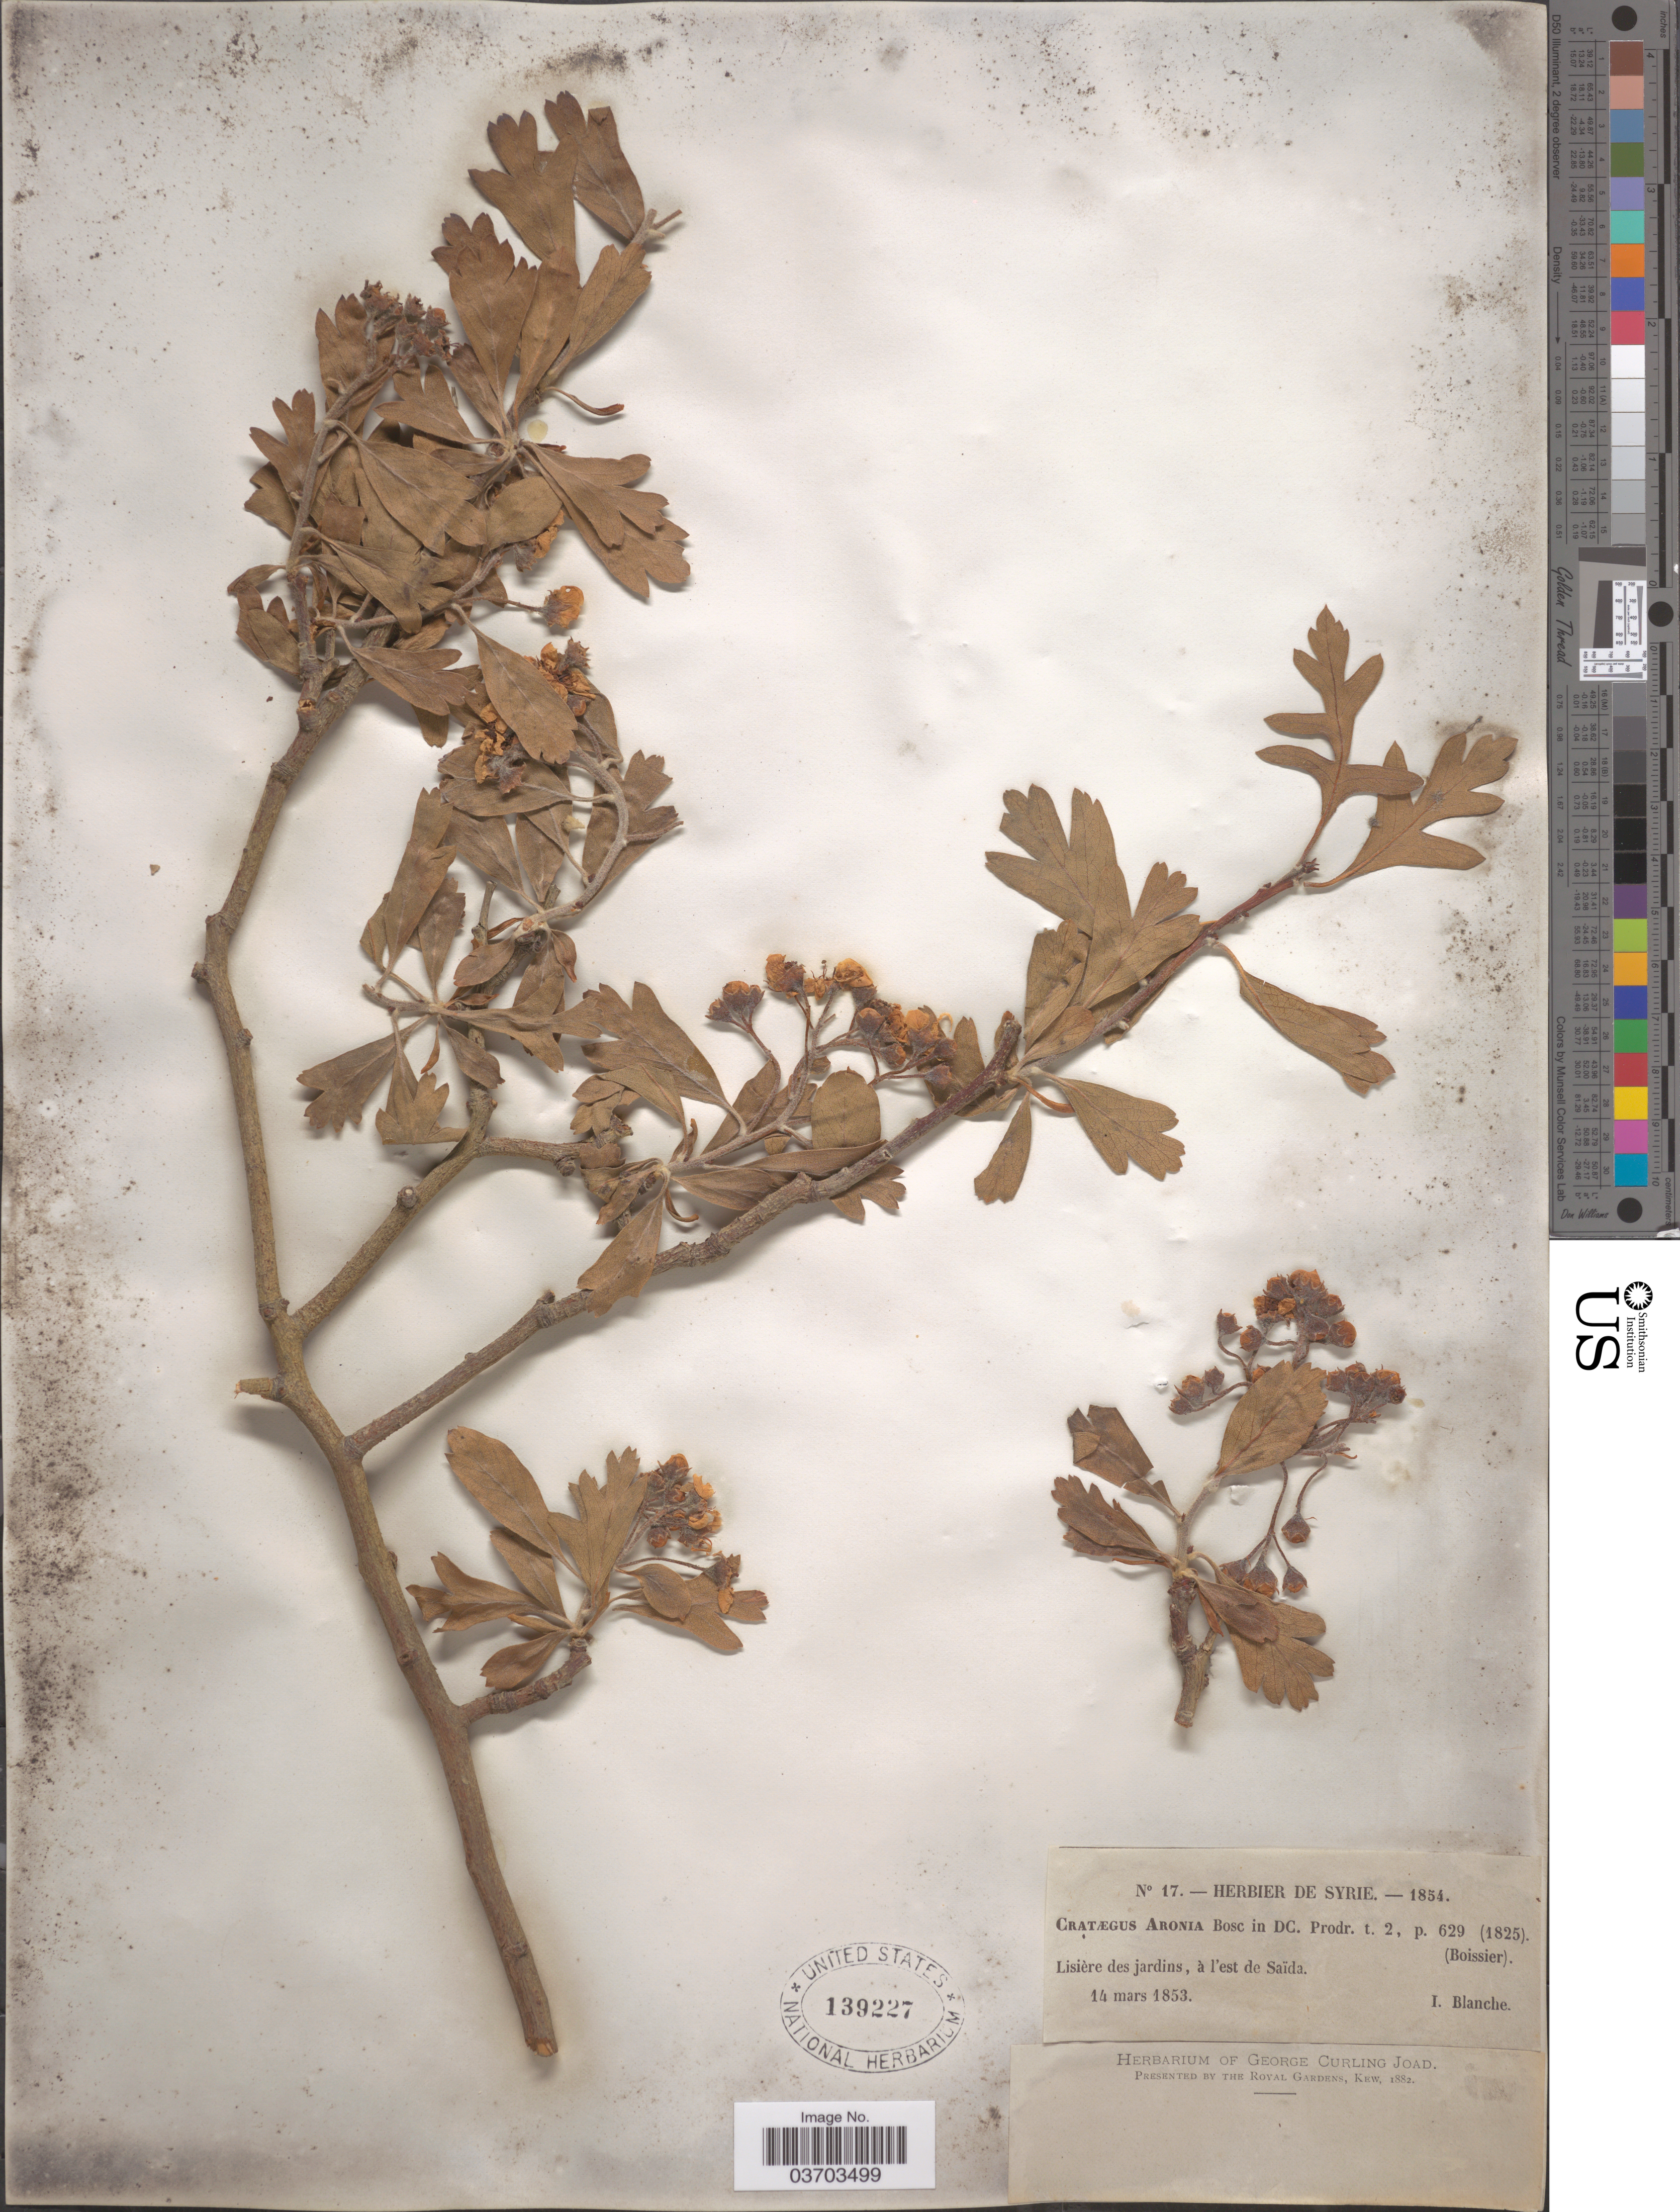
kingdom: Plantae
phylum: Tracheophyta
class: Magnoliopsida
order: Rosales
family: Rosaceae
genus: Crataegus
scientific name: Crataegus azarolus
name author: L.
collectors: I. Blanche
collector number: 17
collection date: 1853-03-14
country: Lebanon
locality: Lisière des jardins, à l'est de Saïda.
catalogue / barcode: US 139227